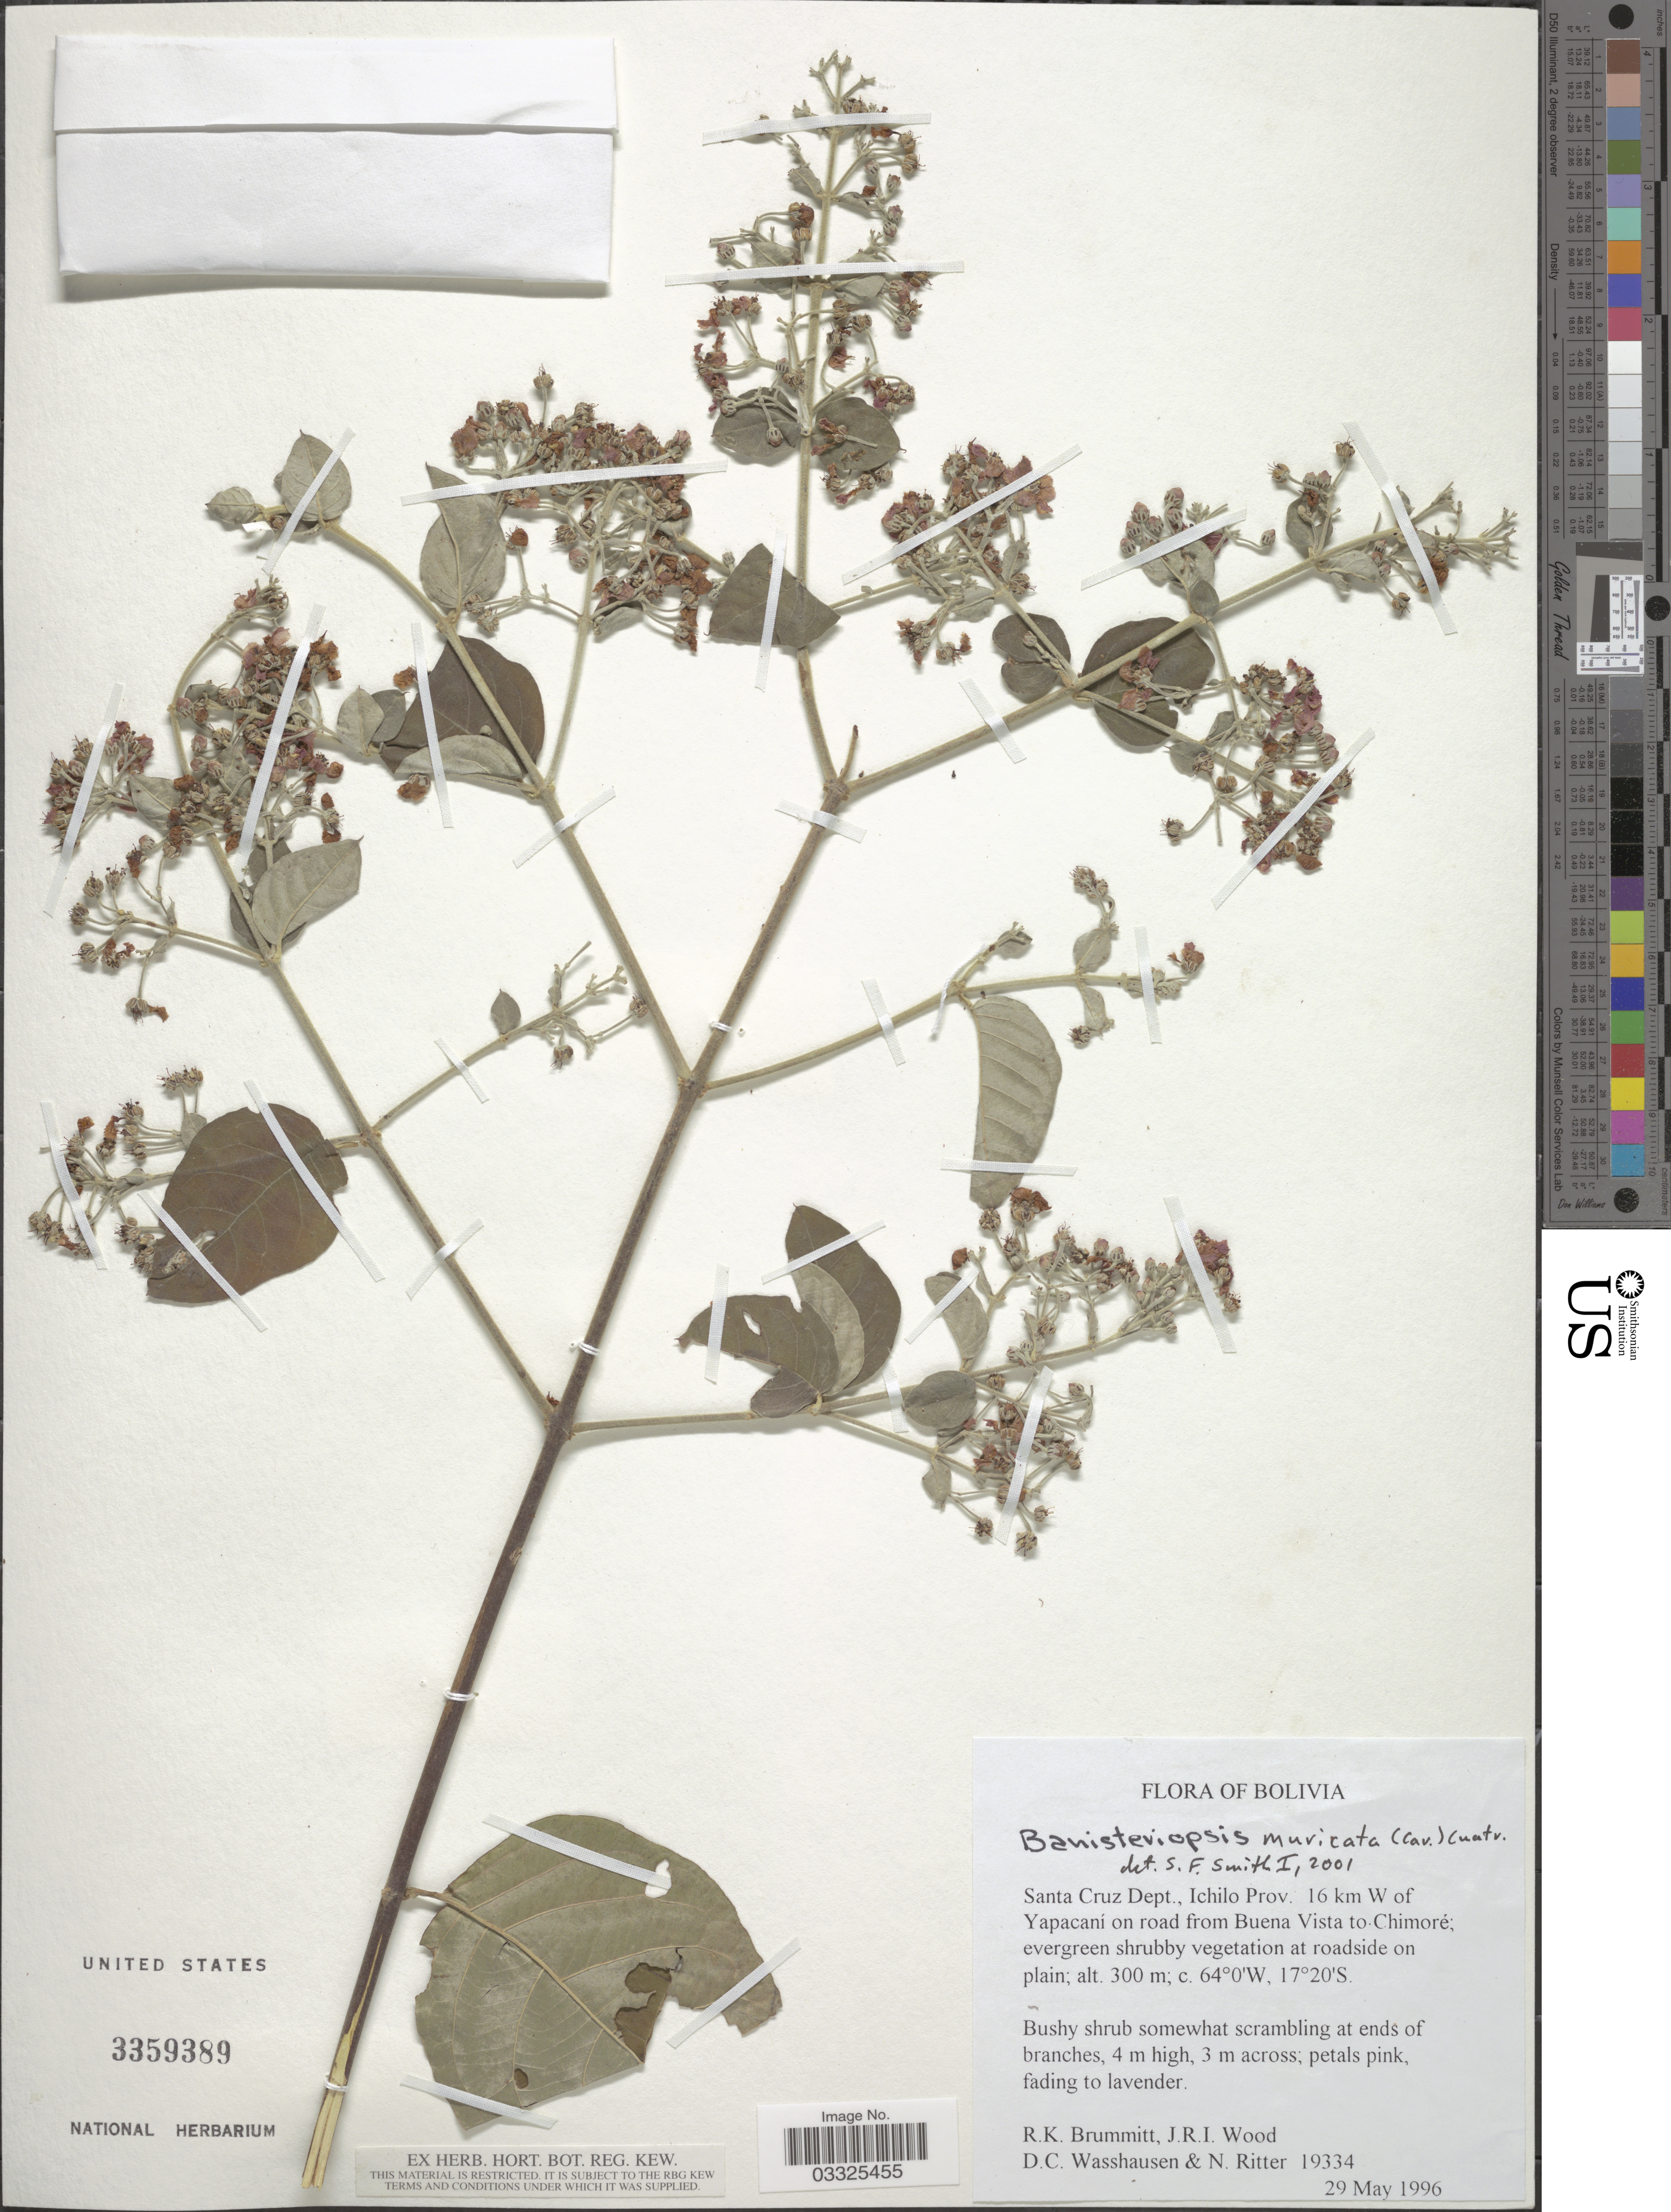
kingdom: Plantae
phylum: Tracheophyta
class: Magnoliopsida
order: Malpighiales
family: Malpighiaceae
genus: Banisteriopsis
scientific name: Banisteriopsis muricata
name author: (Cav.) Cuatrec.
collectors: R. K. Brummitt, J. R. I. Wood, D. C. Wasshausen & N. Ritter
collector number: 19334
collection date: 1996-05-29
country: Bolivia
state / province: Santa Cruz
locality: Santa Cruz Dept., Ichilo Prov. 16 km W of Yapacaní on road from Buena Vista to Chimoré.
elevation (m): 300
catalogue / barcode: US 3359389